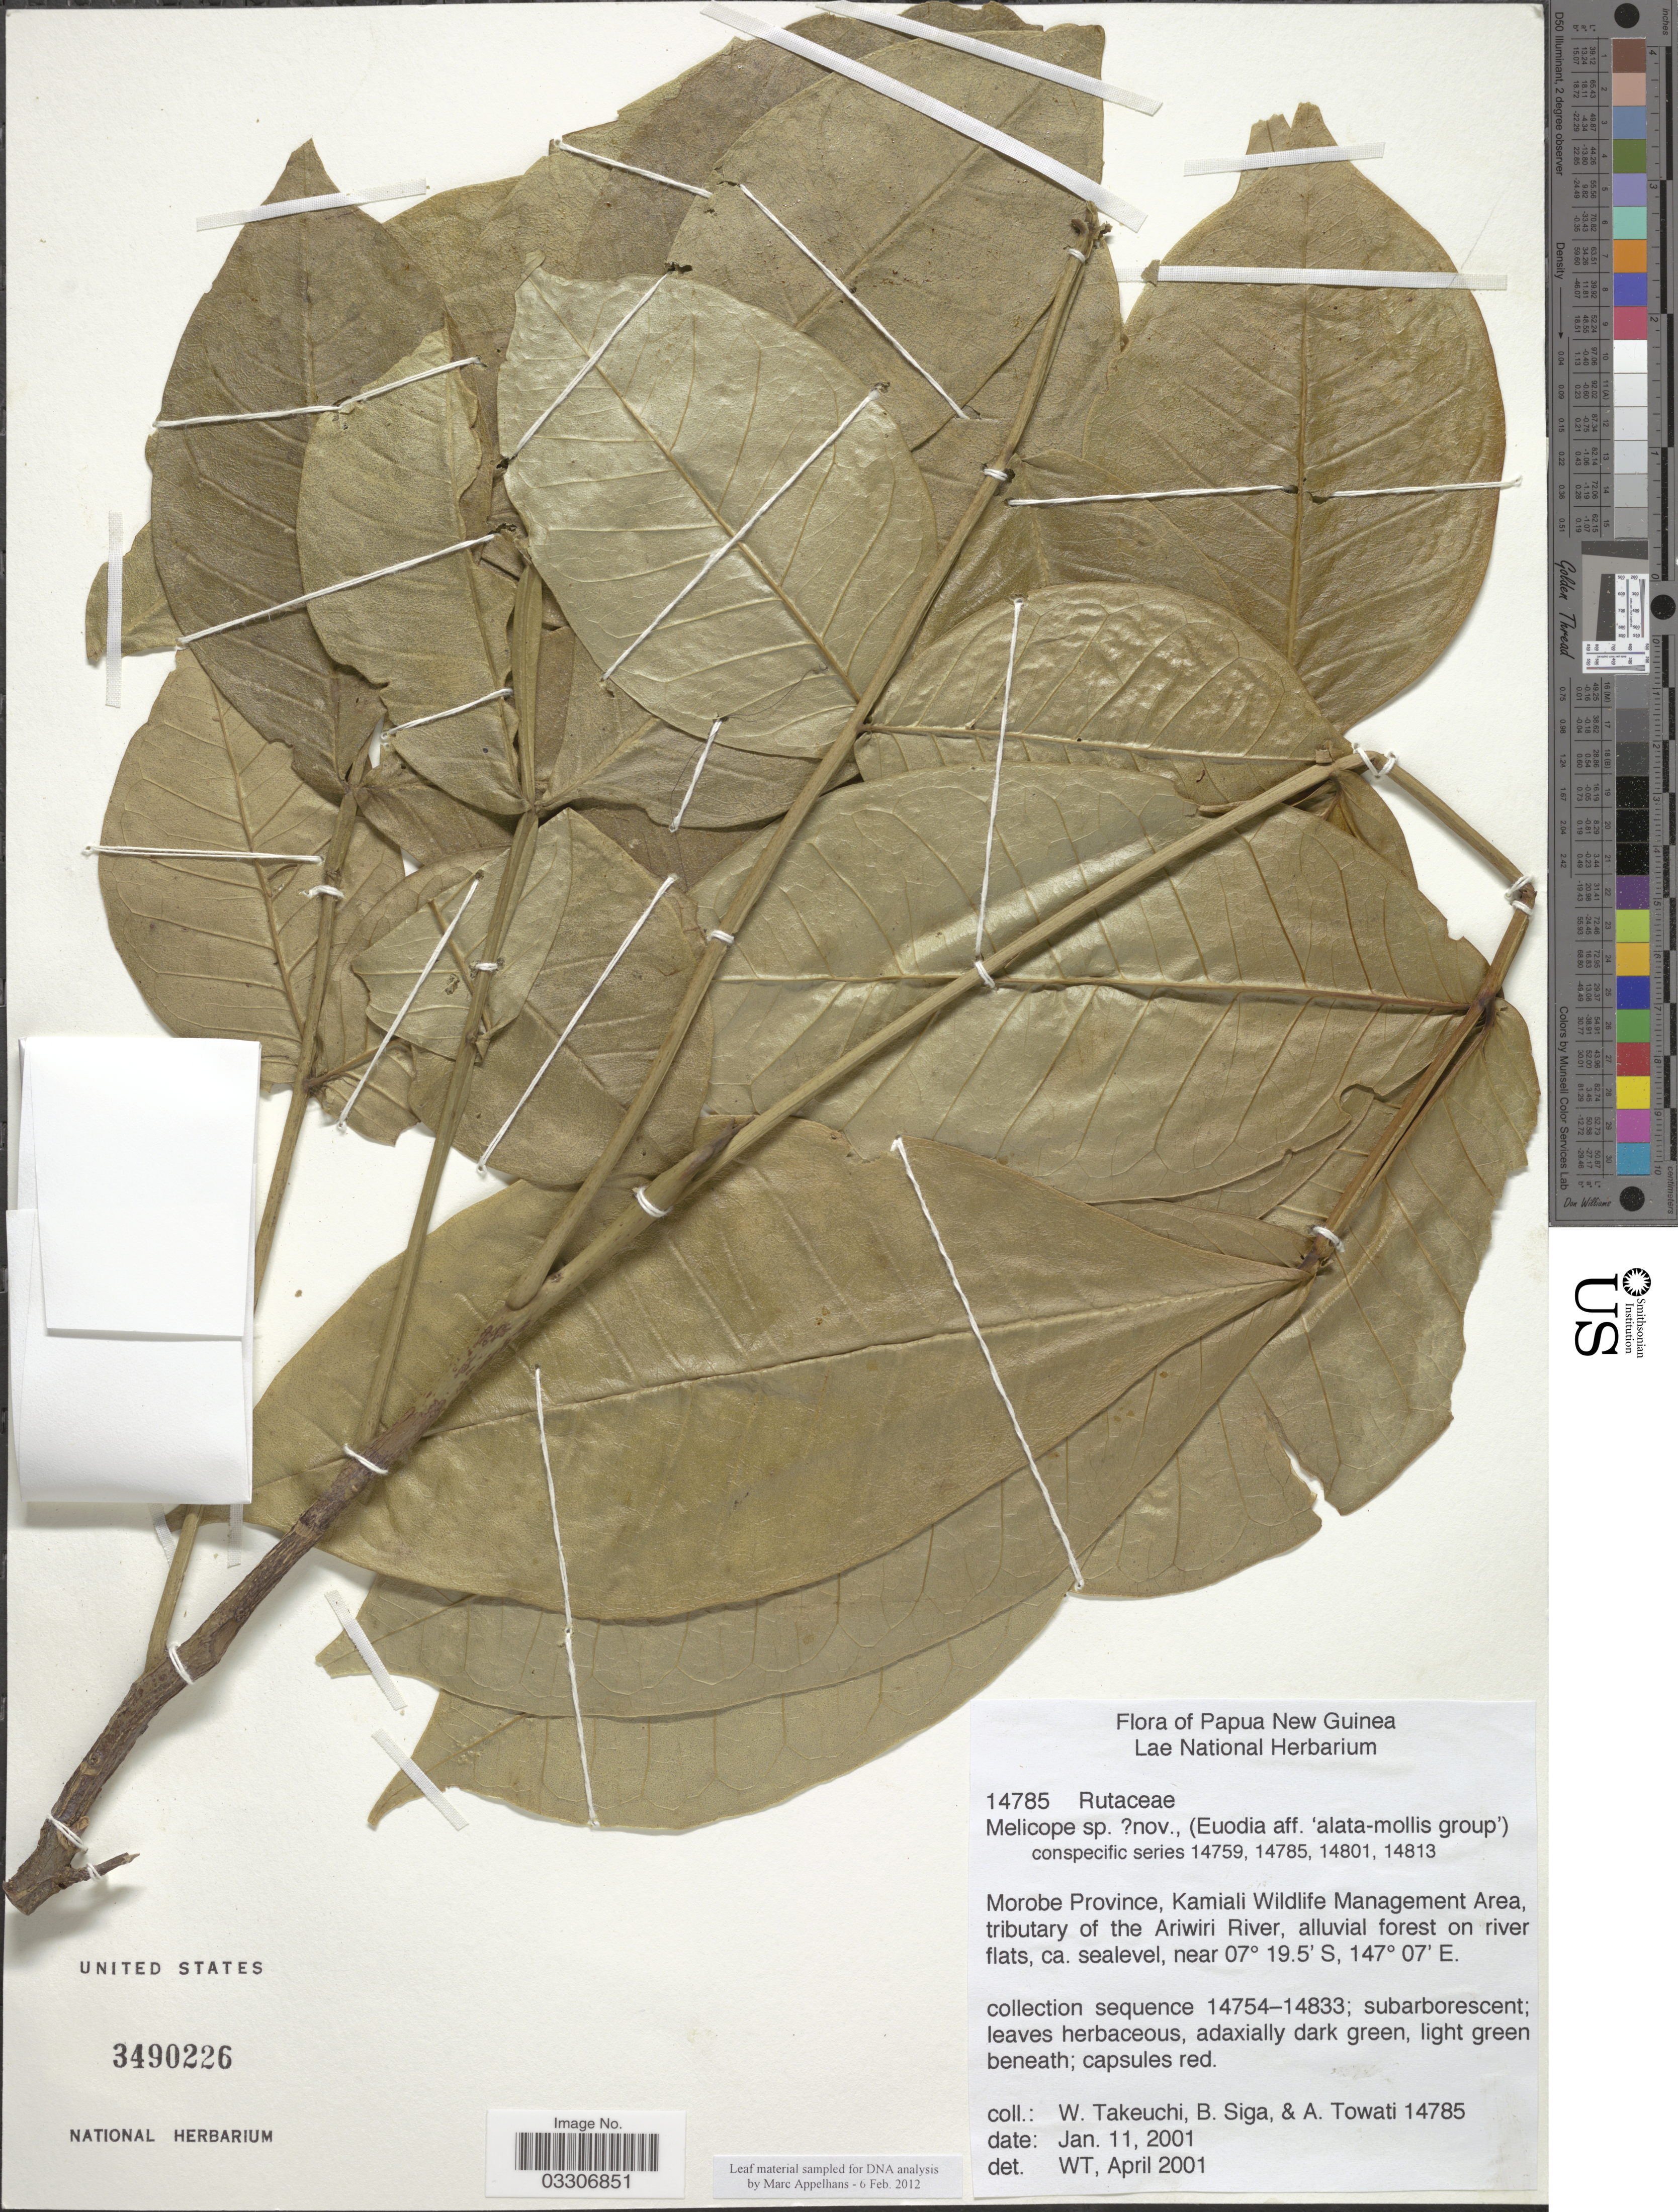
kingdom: Plantae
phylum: Tracheophyta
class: Magnoliopsida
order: Sapindales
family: Rutaceae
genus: Melicope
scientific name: Melicope sp.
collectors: W. Takeuchi, B. Siga & A. Towati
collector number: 14785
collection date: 2001-01-11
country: Papua New Guinea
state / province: Morobe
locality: Kamiali Wildlife Management Area, tributary of the Ariwiri River.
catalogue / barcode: US 3490226